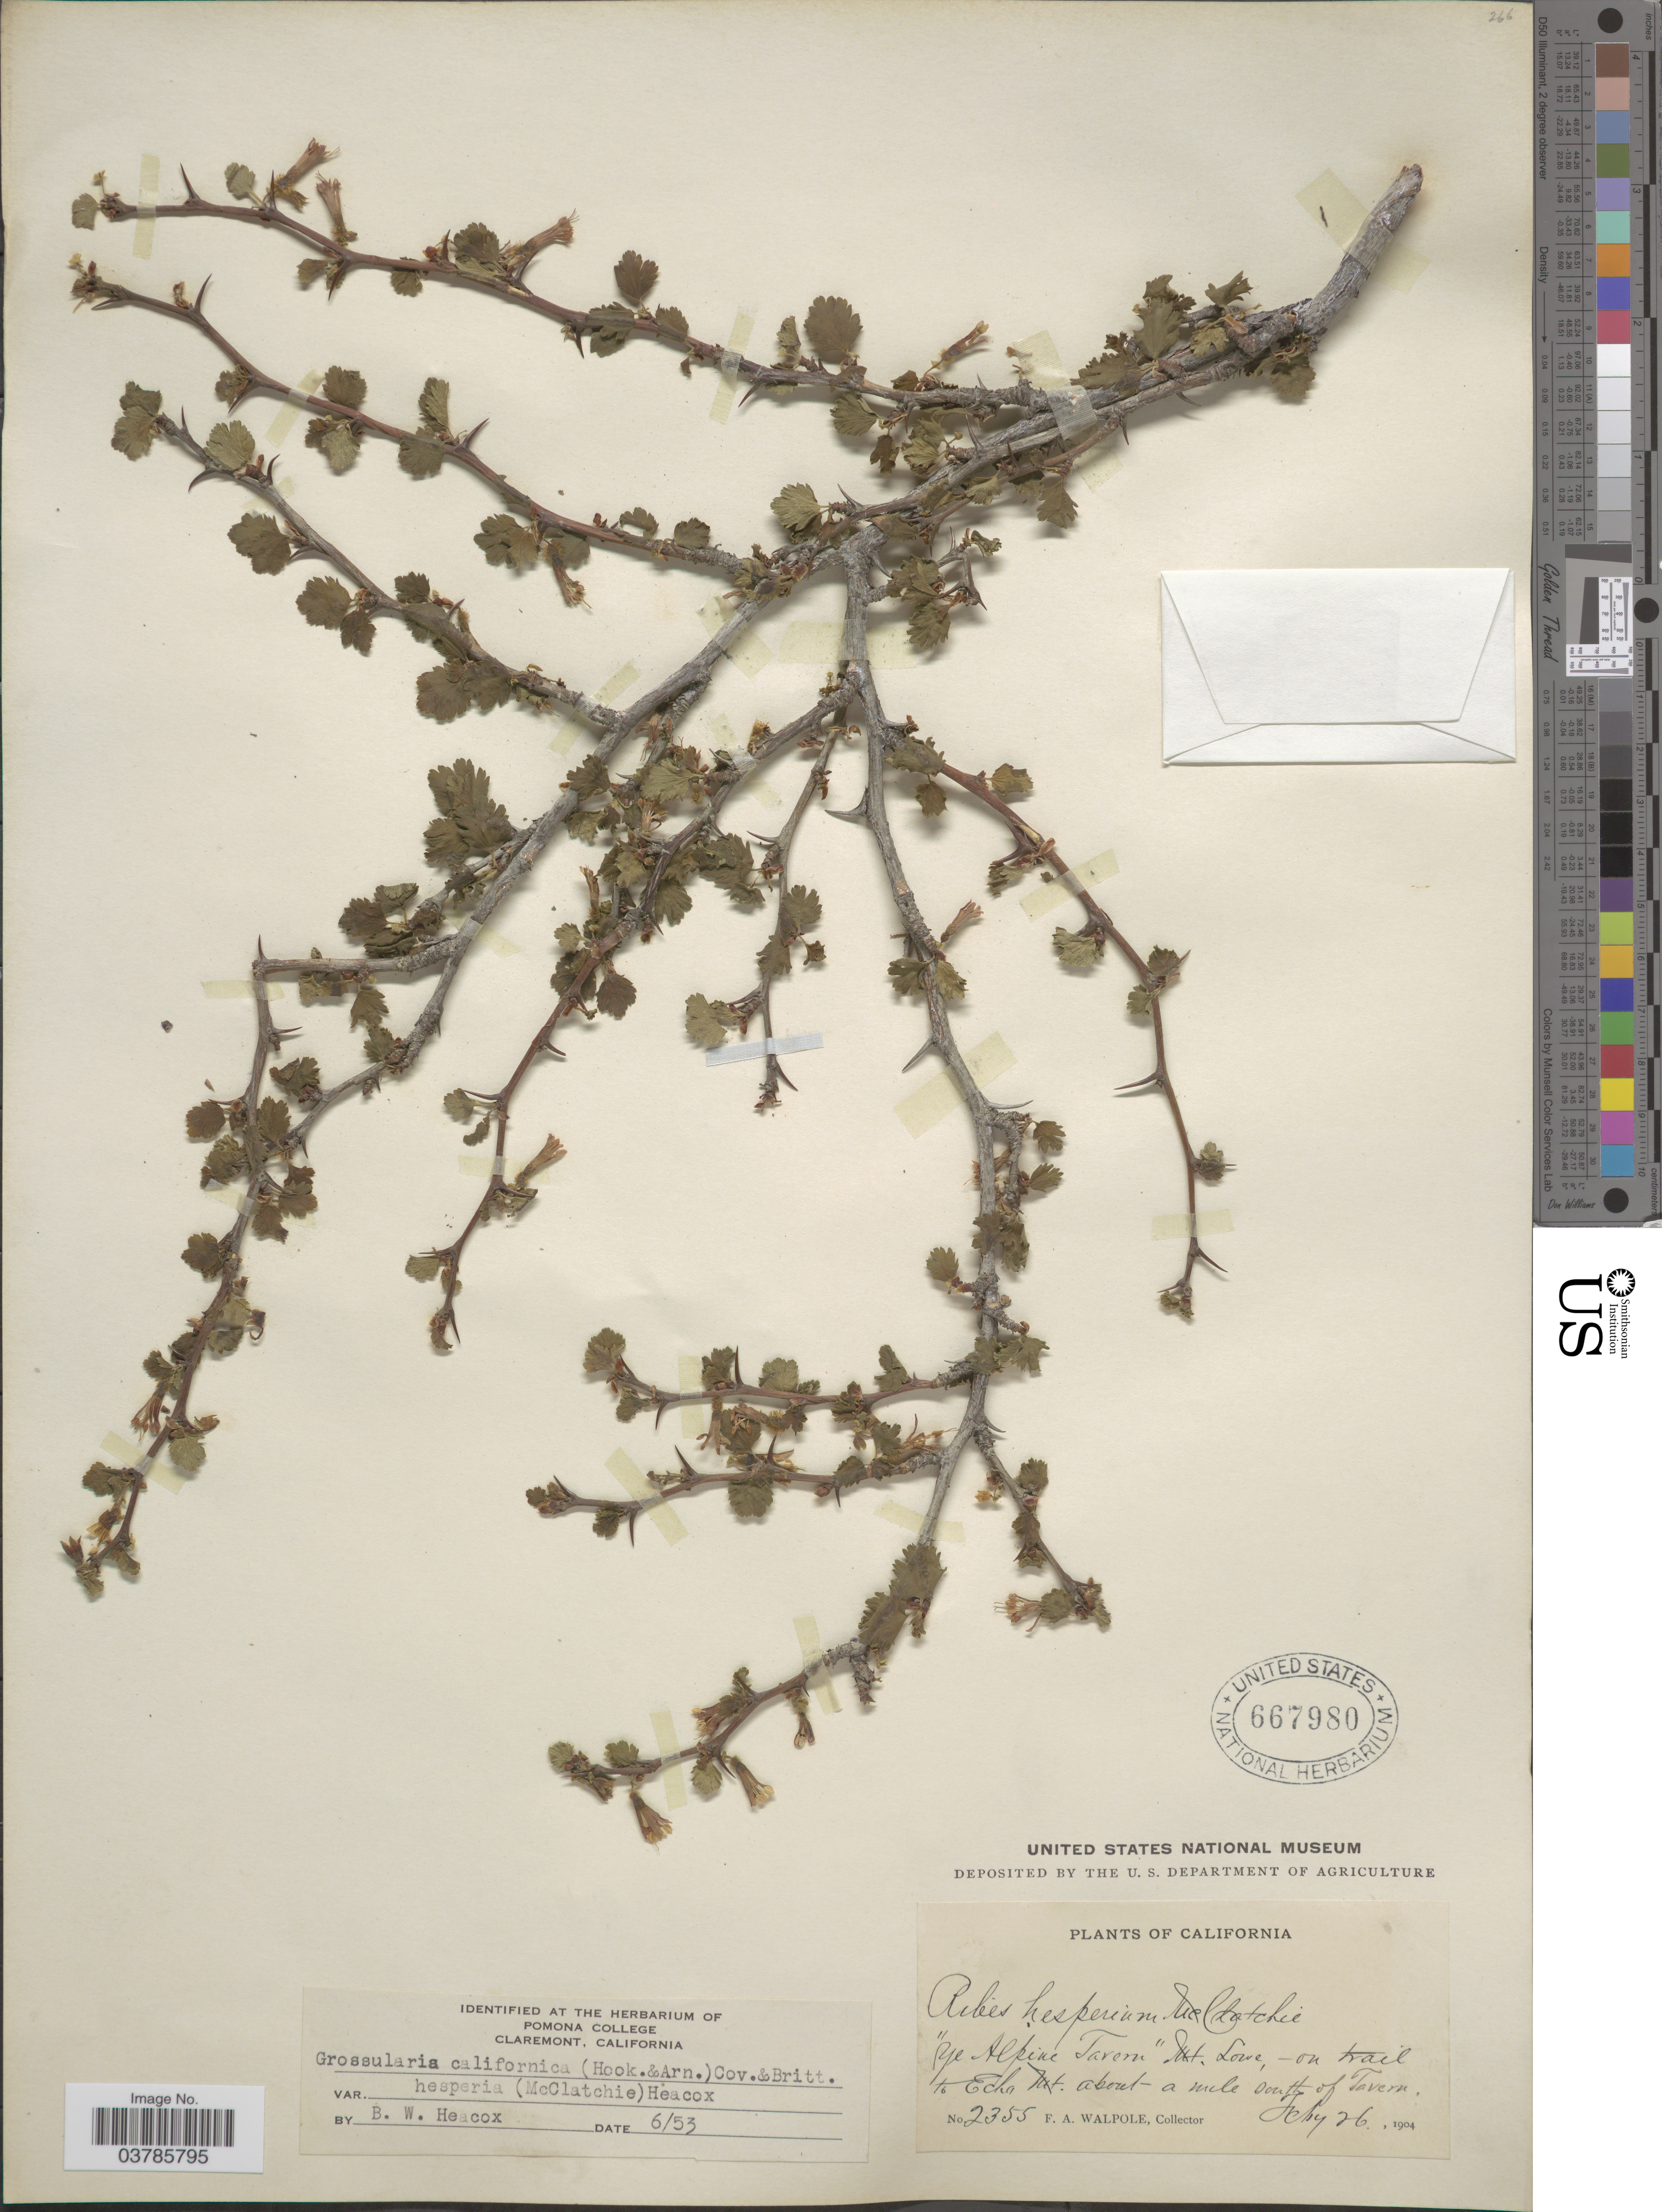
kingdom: Plantae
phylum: Tracheophyta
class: Magnoliopsida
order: Saxifragales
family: Grossulariaceae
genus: Ribes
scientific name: Ribes californicum var. hesperium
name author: (McClatchie) Jeps.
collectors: F. Walpole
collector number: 2355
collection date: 1904-02-26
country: United States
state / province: California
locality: Ye Alpine Tavern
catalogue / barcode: US 667980